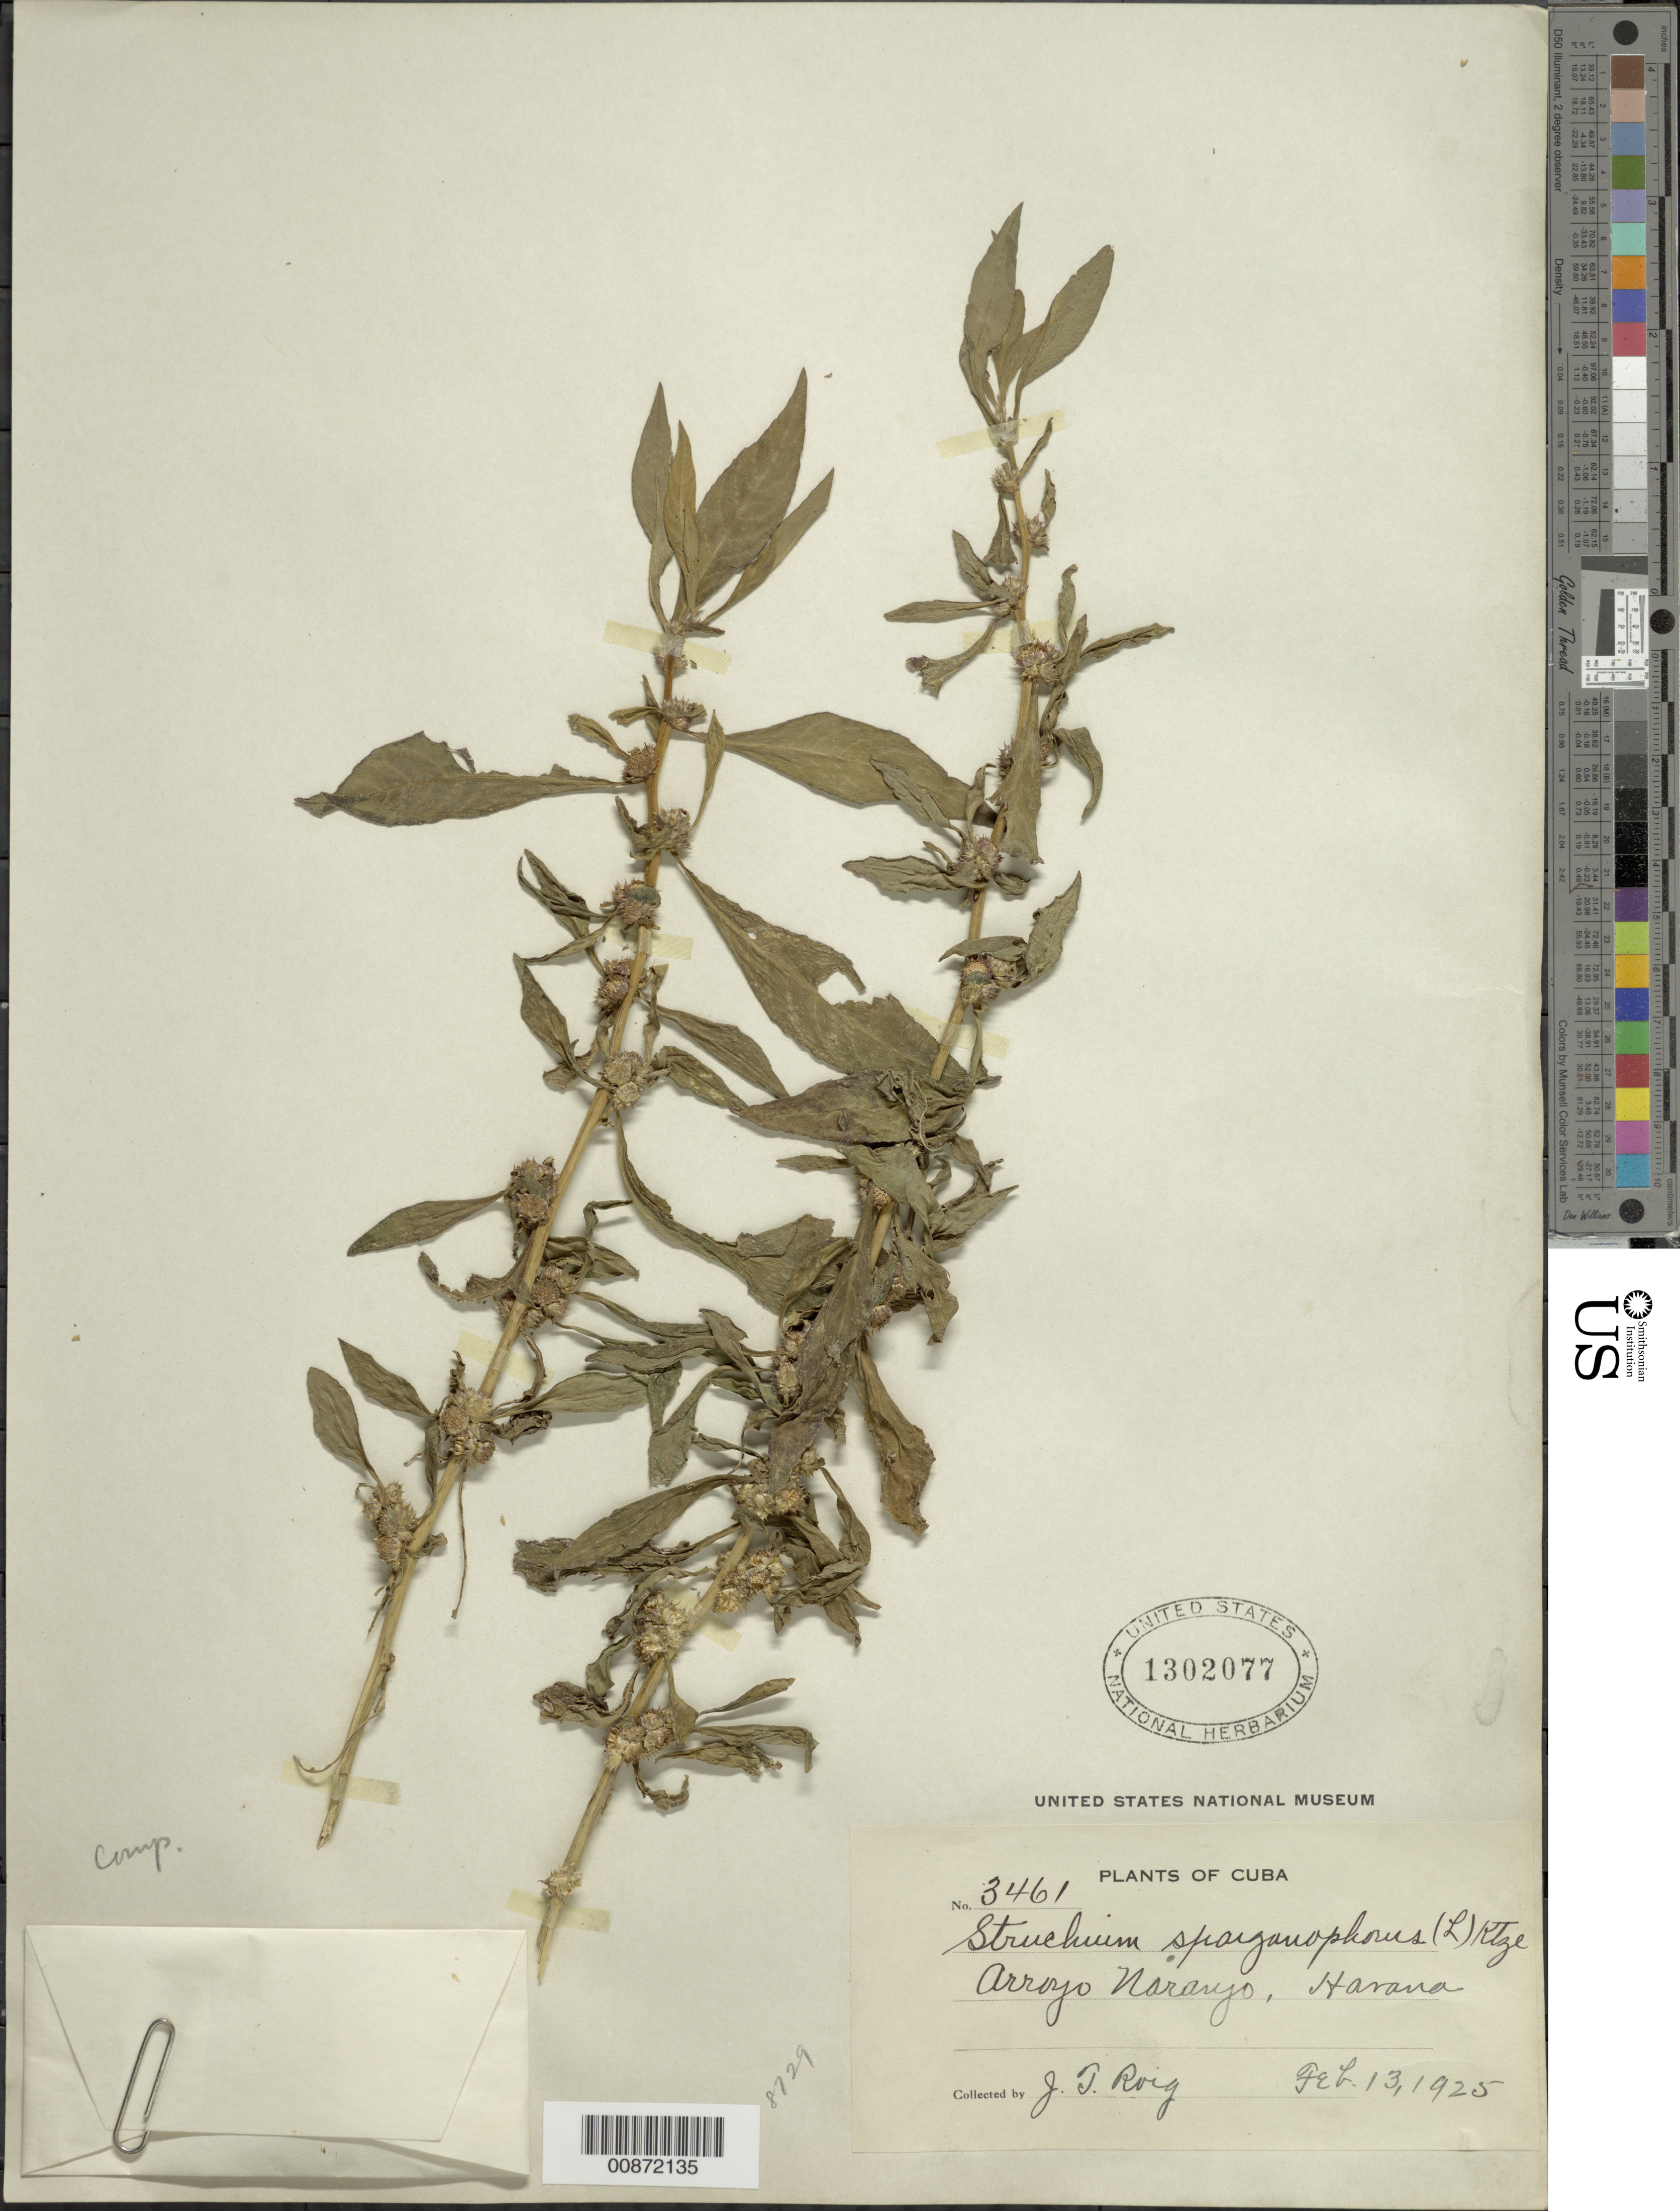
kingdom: Plantae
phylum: Tracheophyta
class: Magnoliopsida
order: Asterales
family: Asteraceae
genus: Struchium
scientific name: Struchium sparganophorum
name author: (L.) Kuntze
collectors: J. Roig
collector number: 3461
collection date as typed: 13 Feb 1925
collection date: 1925-02-13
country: Cuba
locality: Arroyo Nararyo, Havana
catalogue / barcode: US 1302077